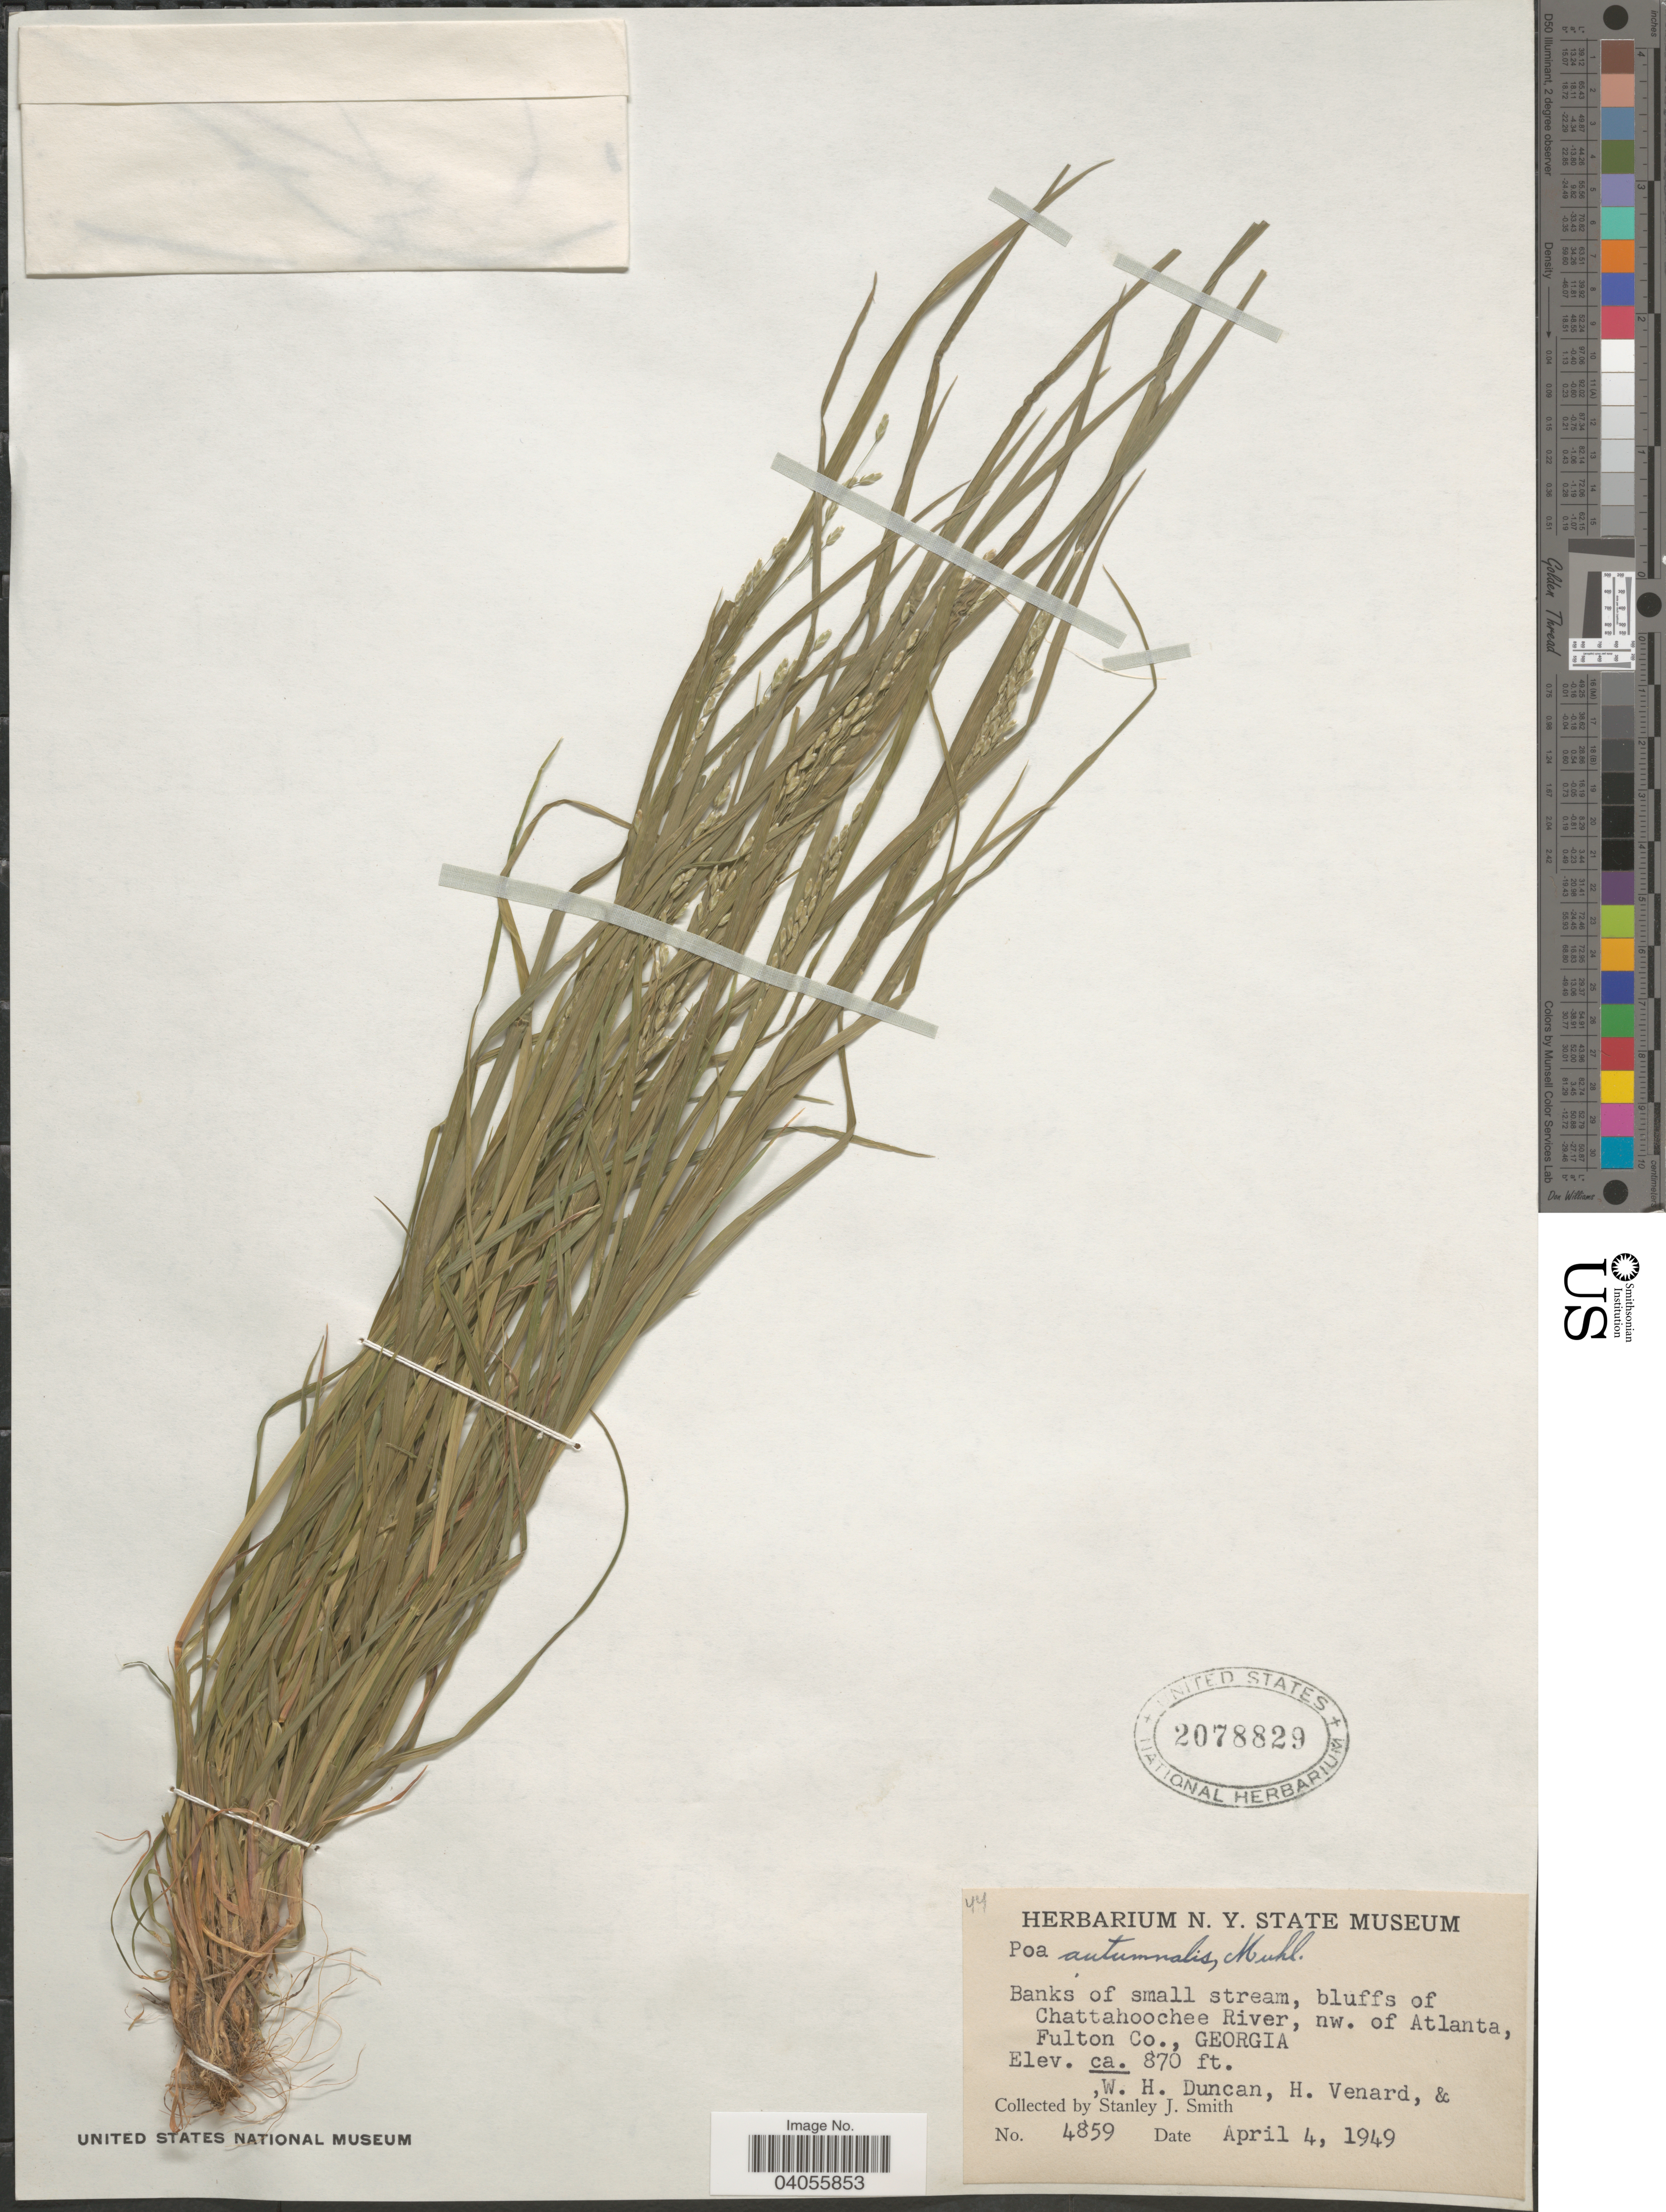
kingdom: Plantae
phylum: Tracheophyta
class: Liliopsida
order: Poales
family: Poaceae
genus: Poa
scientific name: Poa autumnalis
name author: Muhl. ex Elliott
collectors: W. H. Duncan, H. Venard & S. Smith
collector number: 4859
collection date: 1949-04-04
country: United States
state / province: Georgia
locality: Banks of small stream, bluffs of Chattahooche River, nw. of Atlanta, Fulton Co.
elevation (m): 265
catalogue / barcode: US 2078829